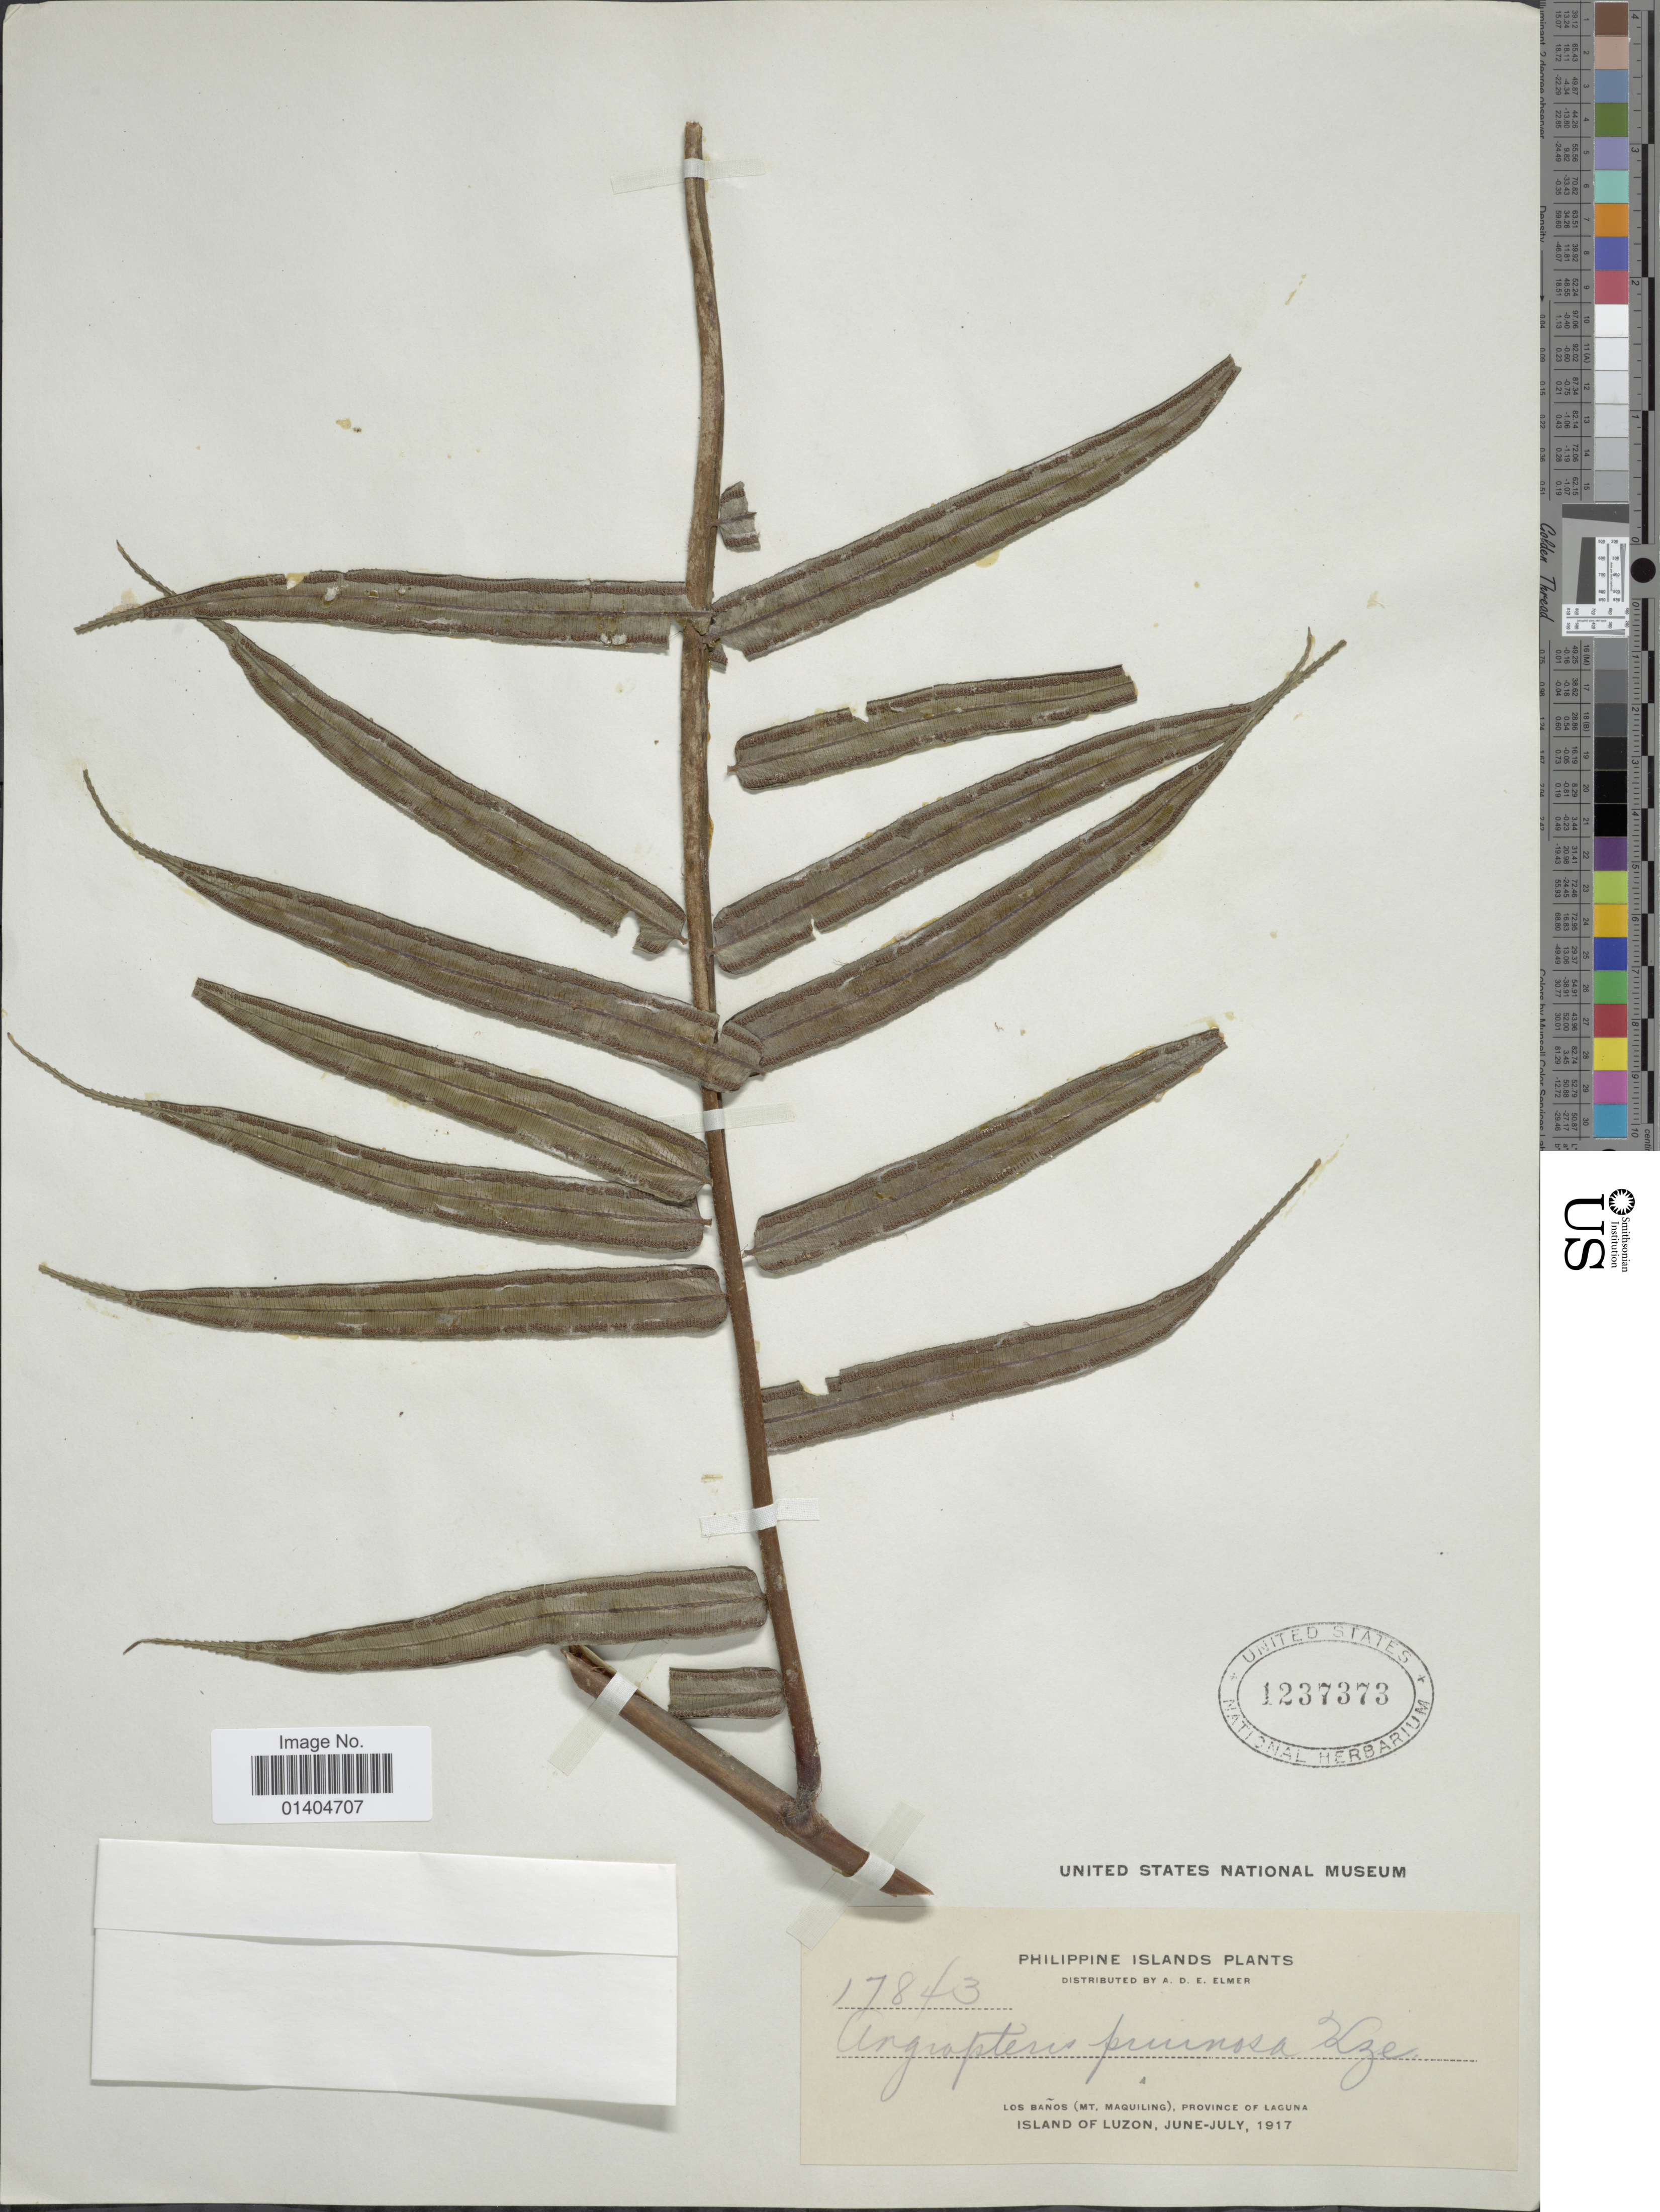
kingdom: Plantae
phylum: Tracheophyta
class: Polypodiopsida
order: Marattiales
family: Marattiaceae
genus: Angiopteris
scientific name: Angiopteris pruinosa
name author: Kunze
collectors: A. D. E. Elmer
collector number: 17843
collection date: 1917-06/1917-07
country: Philippines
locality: Los Baños (Mt. Maquiling) Province of Laguna, Island of Luzon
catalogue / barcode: US 1237373